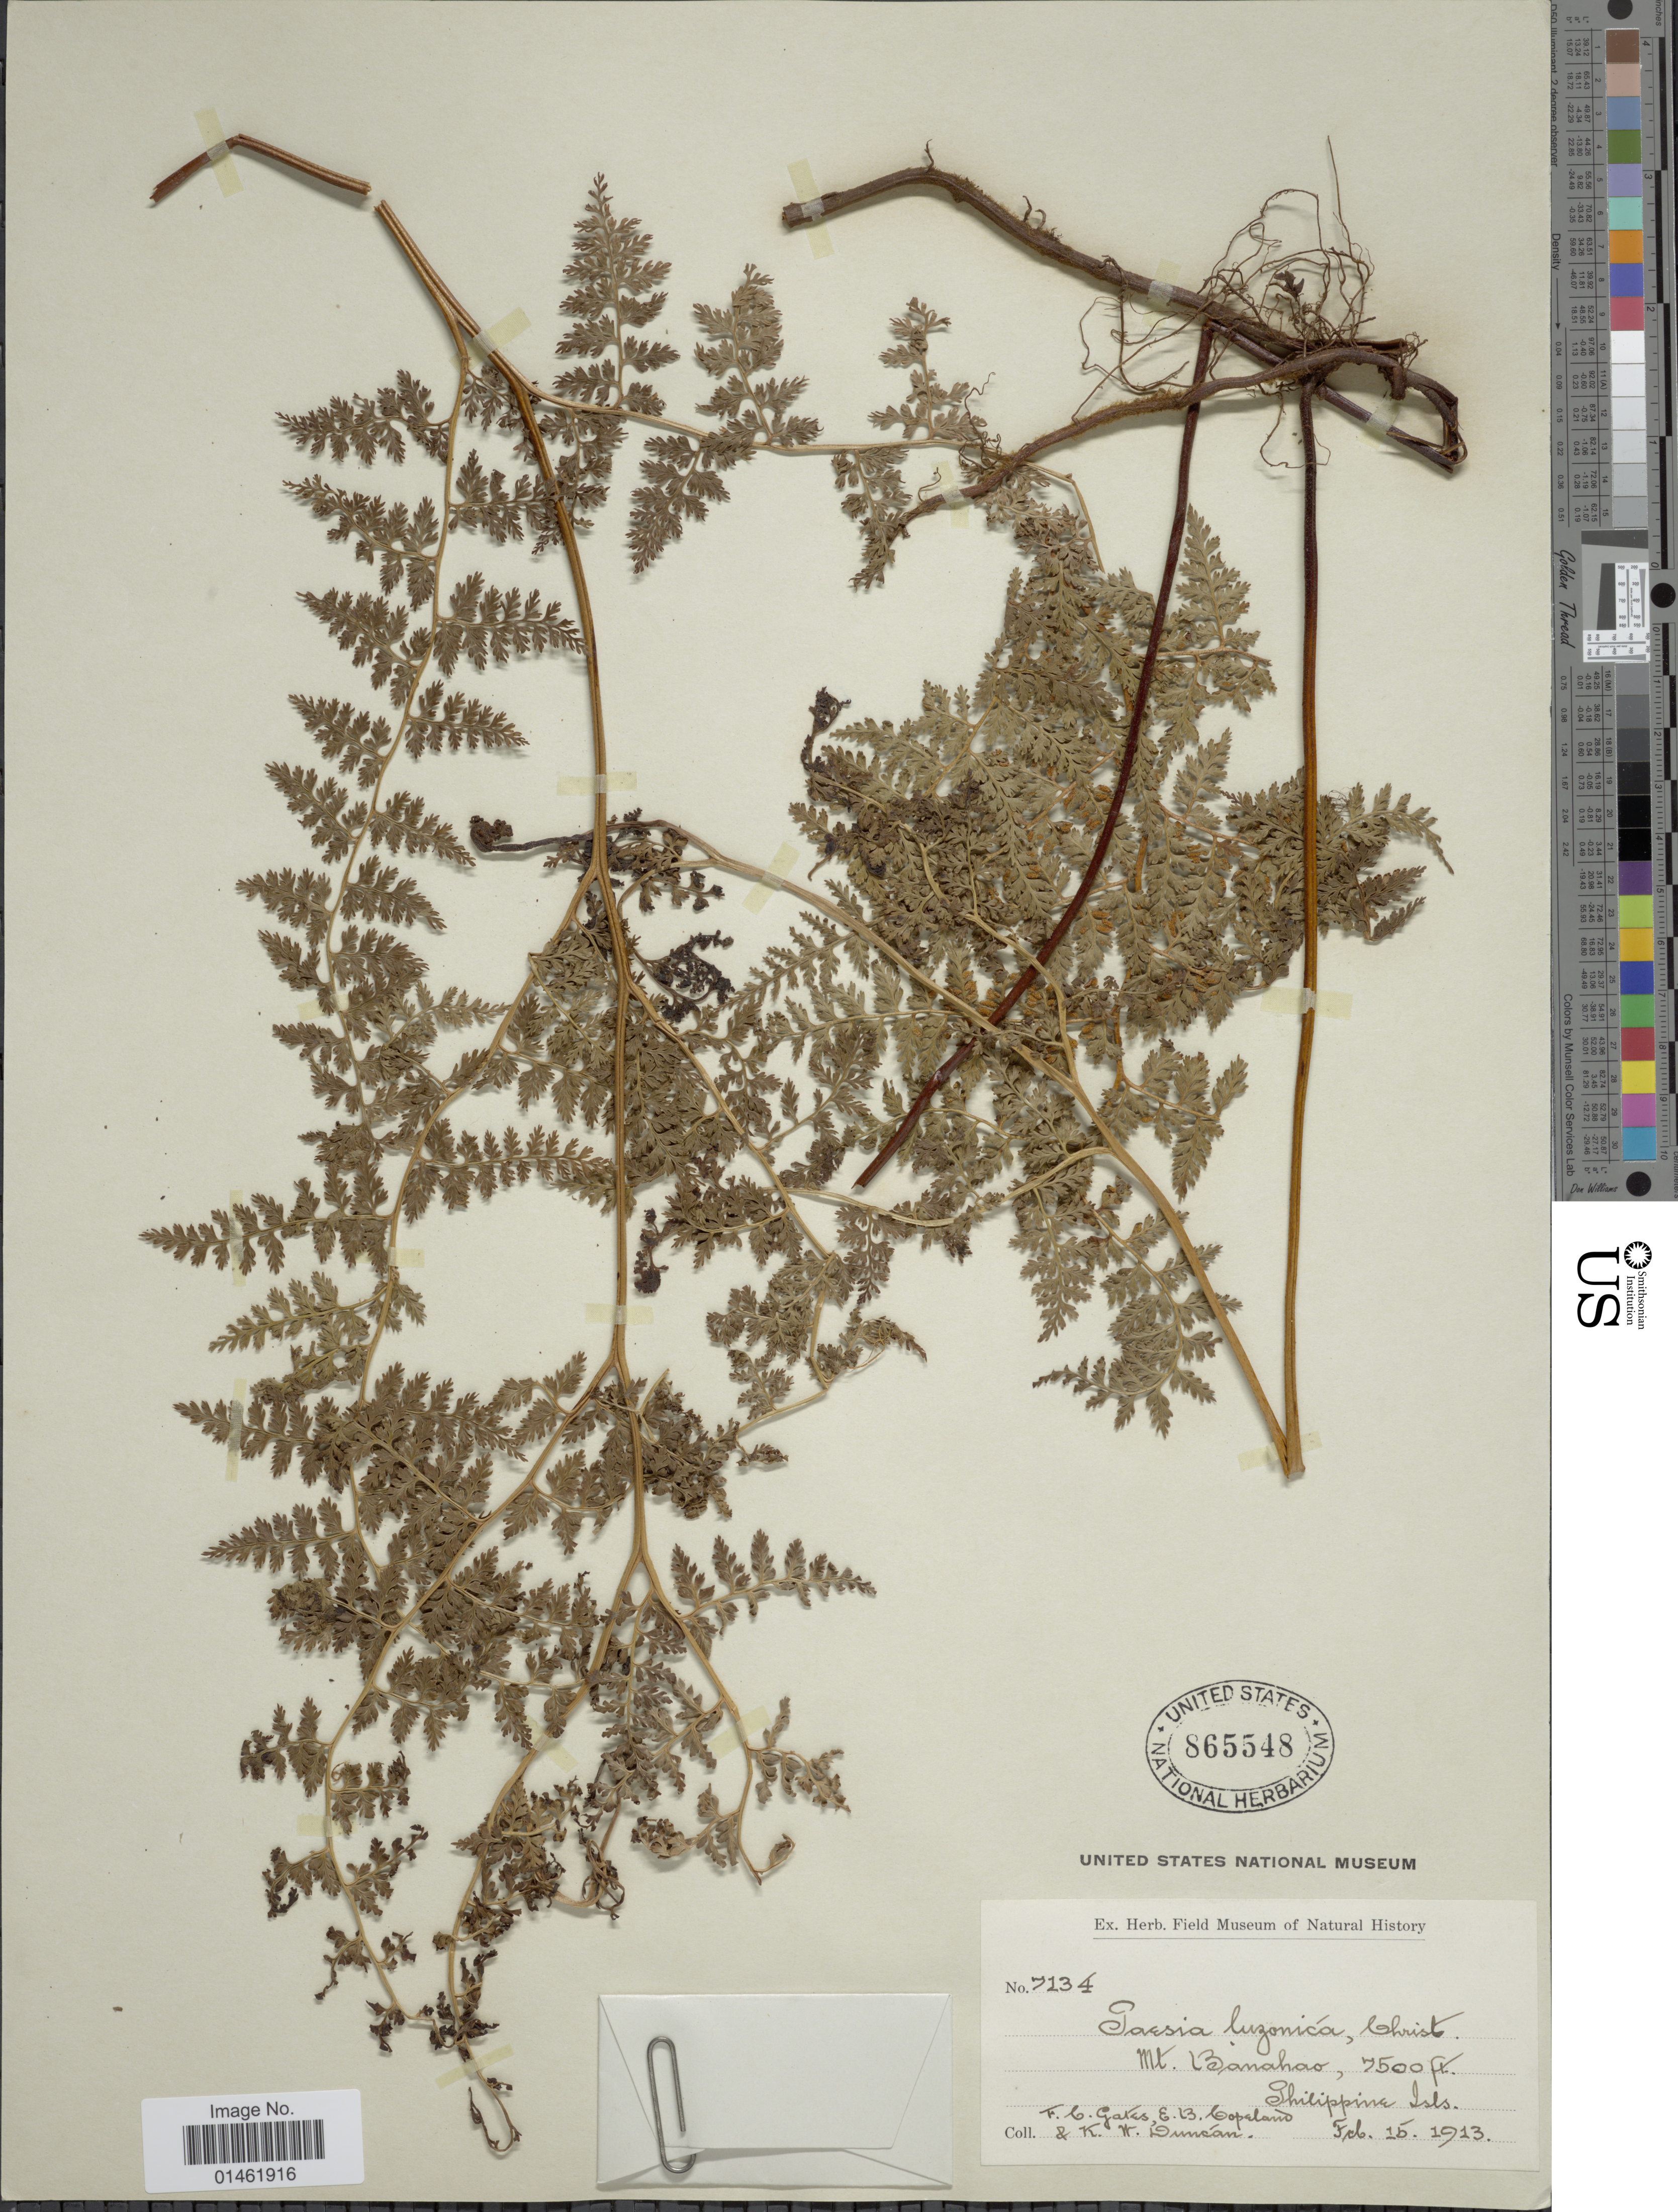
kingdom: Plantae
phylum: Tracheophyta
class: Polypodiopsida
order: Polypodiales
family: Dennstaedtiaceae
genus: Paesia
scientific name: Paesia luzonica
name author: Christ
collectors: F. C. Gates, E. B. Copeland & K. Duncan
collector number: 7134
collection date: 1913-02-15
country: Philippines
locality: Mt. Banahao, Philippine Isls.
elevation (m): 2286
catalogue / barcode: US 865548